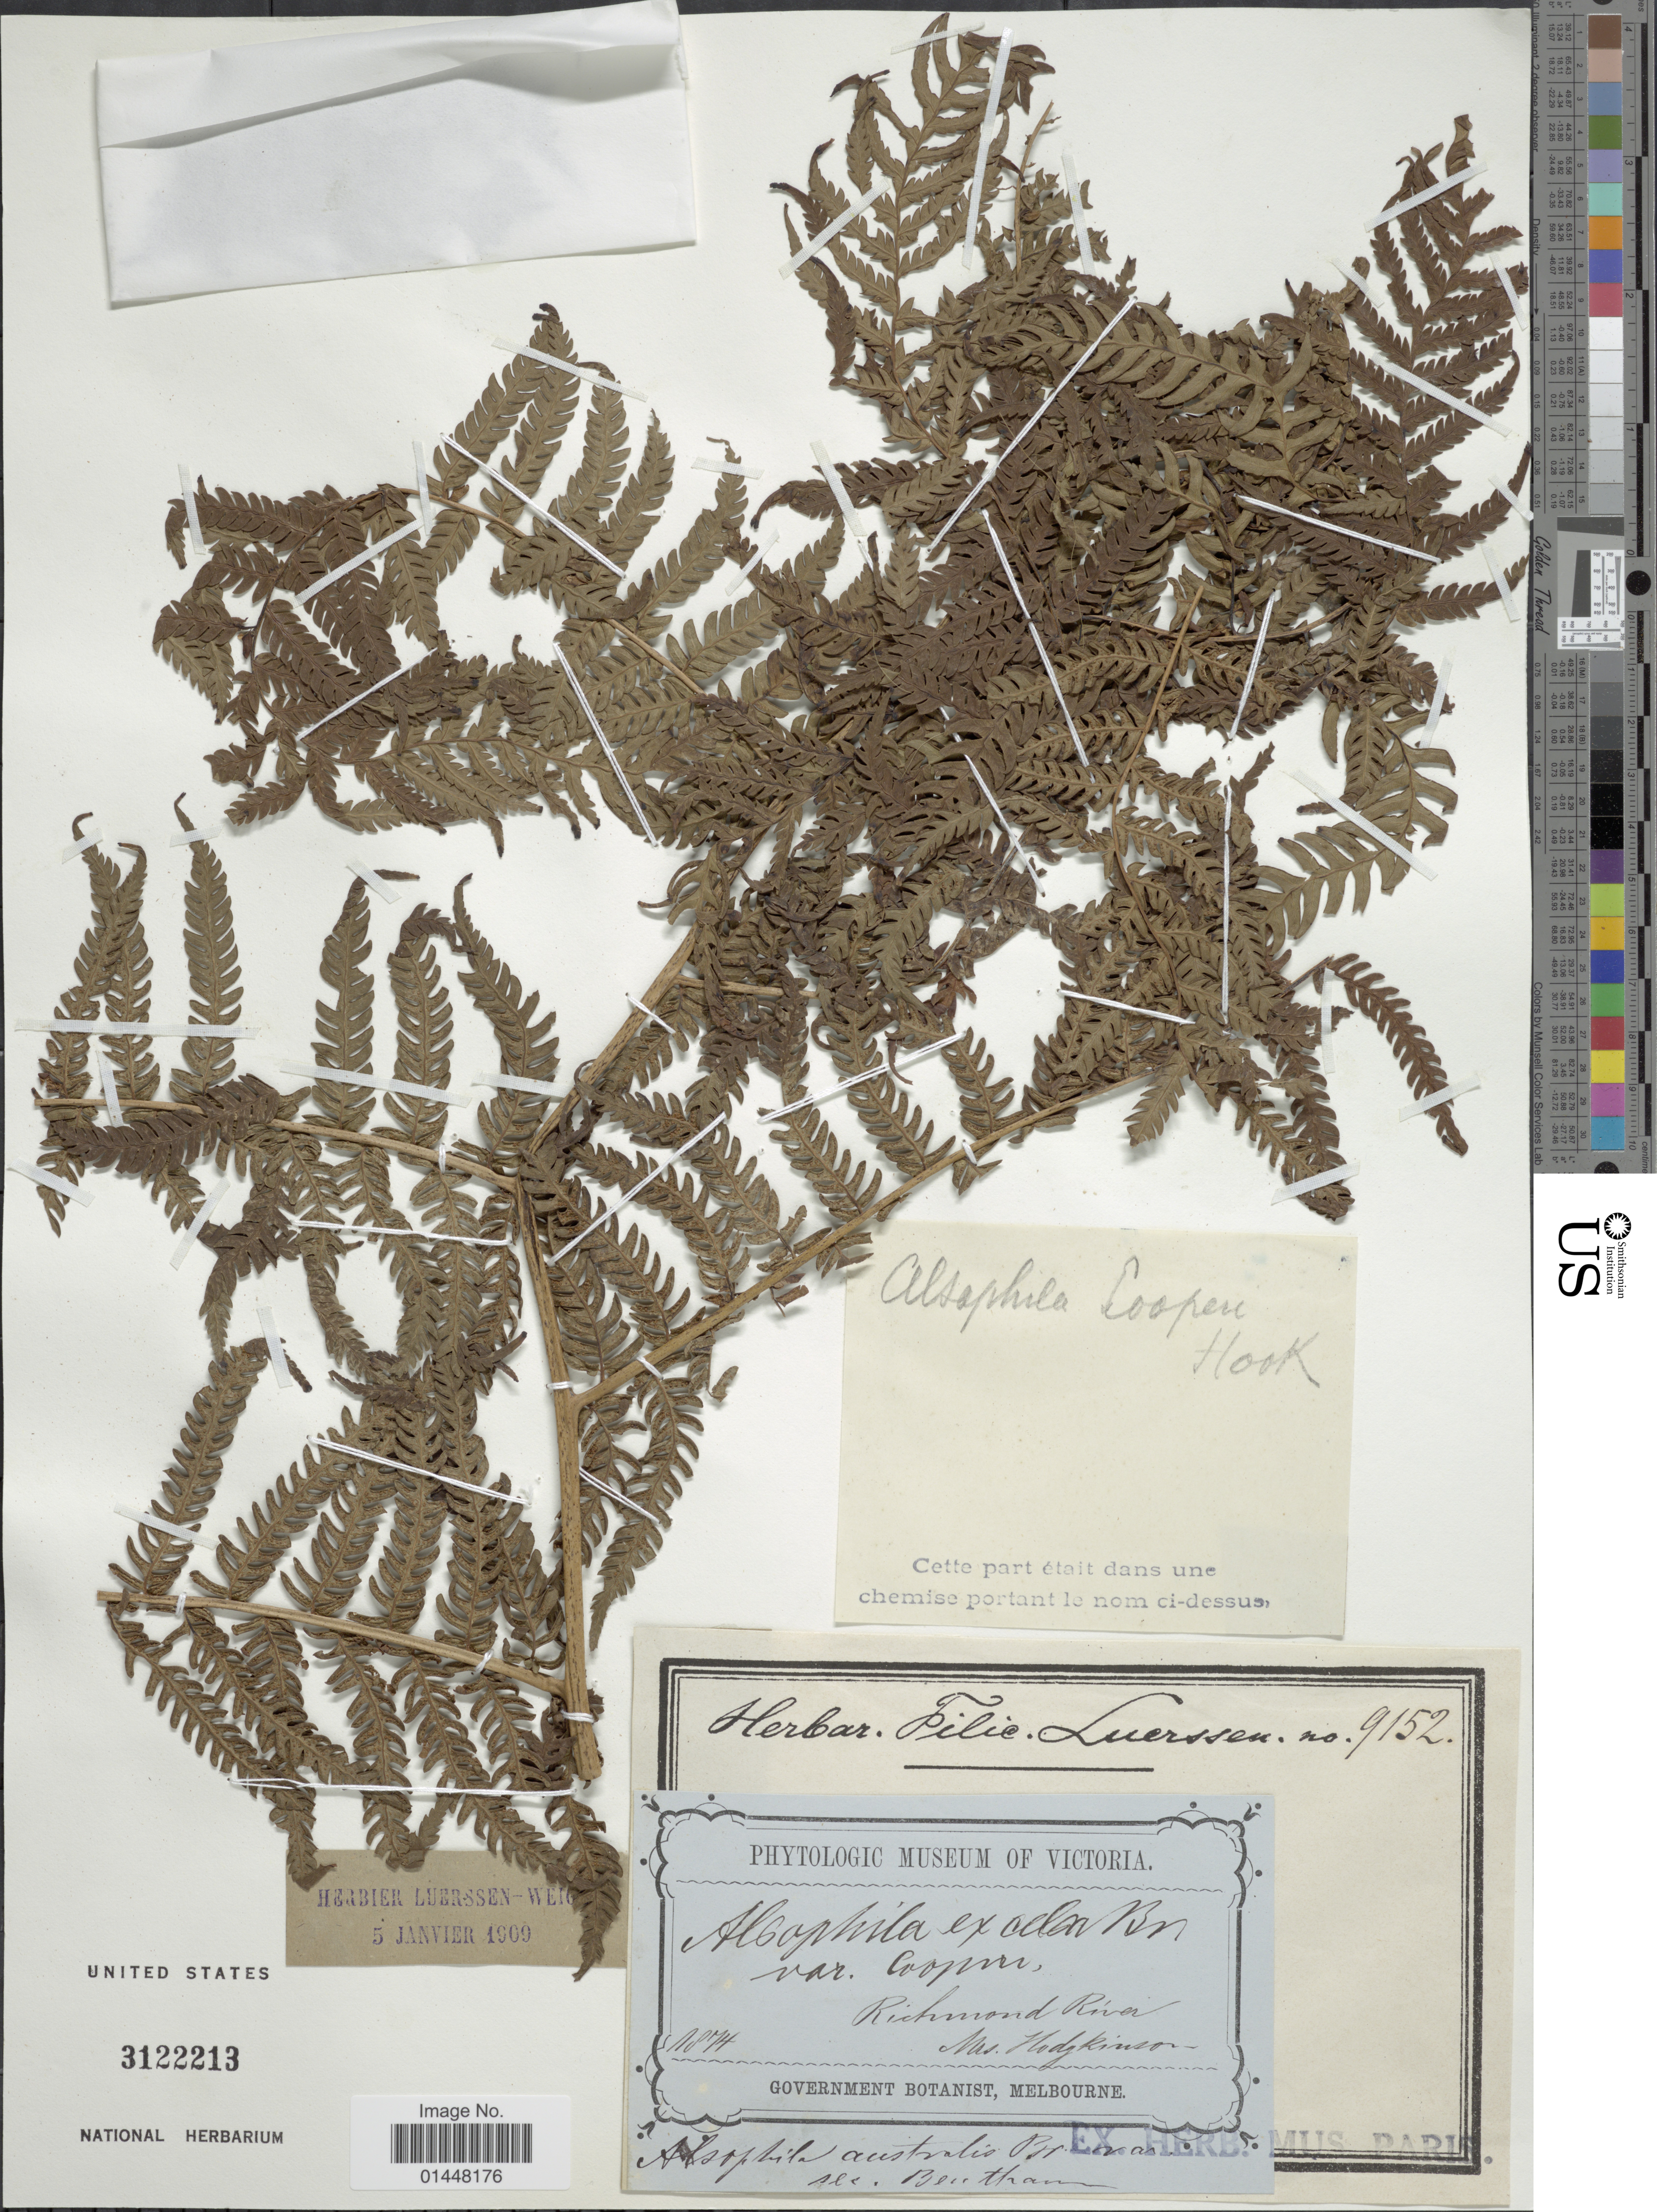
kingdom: Plantae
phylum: Tracheophyta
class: Polypodiopsida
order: Cyatheales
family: Cyatheaceae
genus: Sphaeropteris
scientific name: Sphaeropteris cooperi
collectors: Hodgkinson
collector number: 74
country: Australia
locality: Richmond River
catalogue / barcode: US 3122213